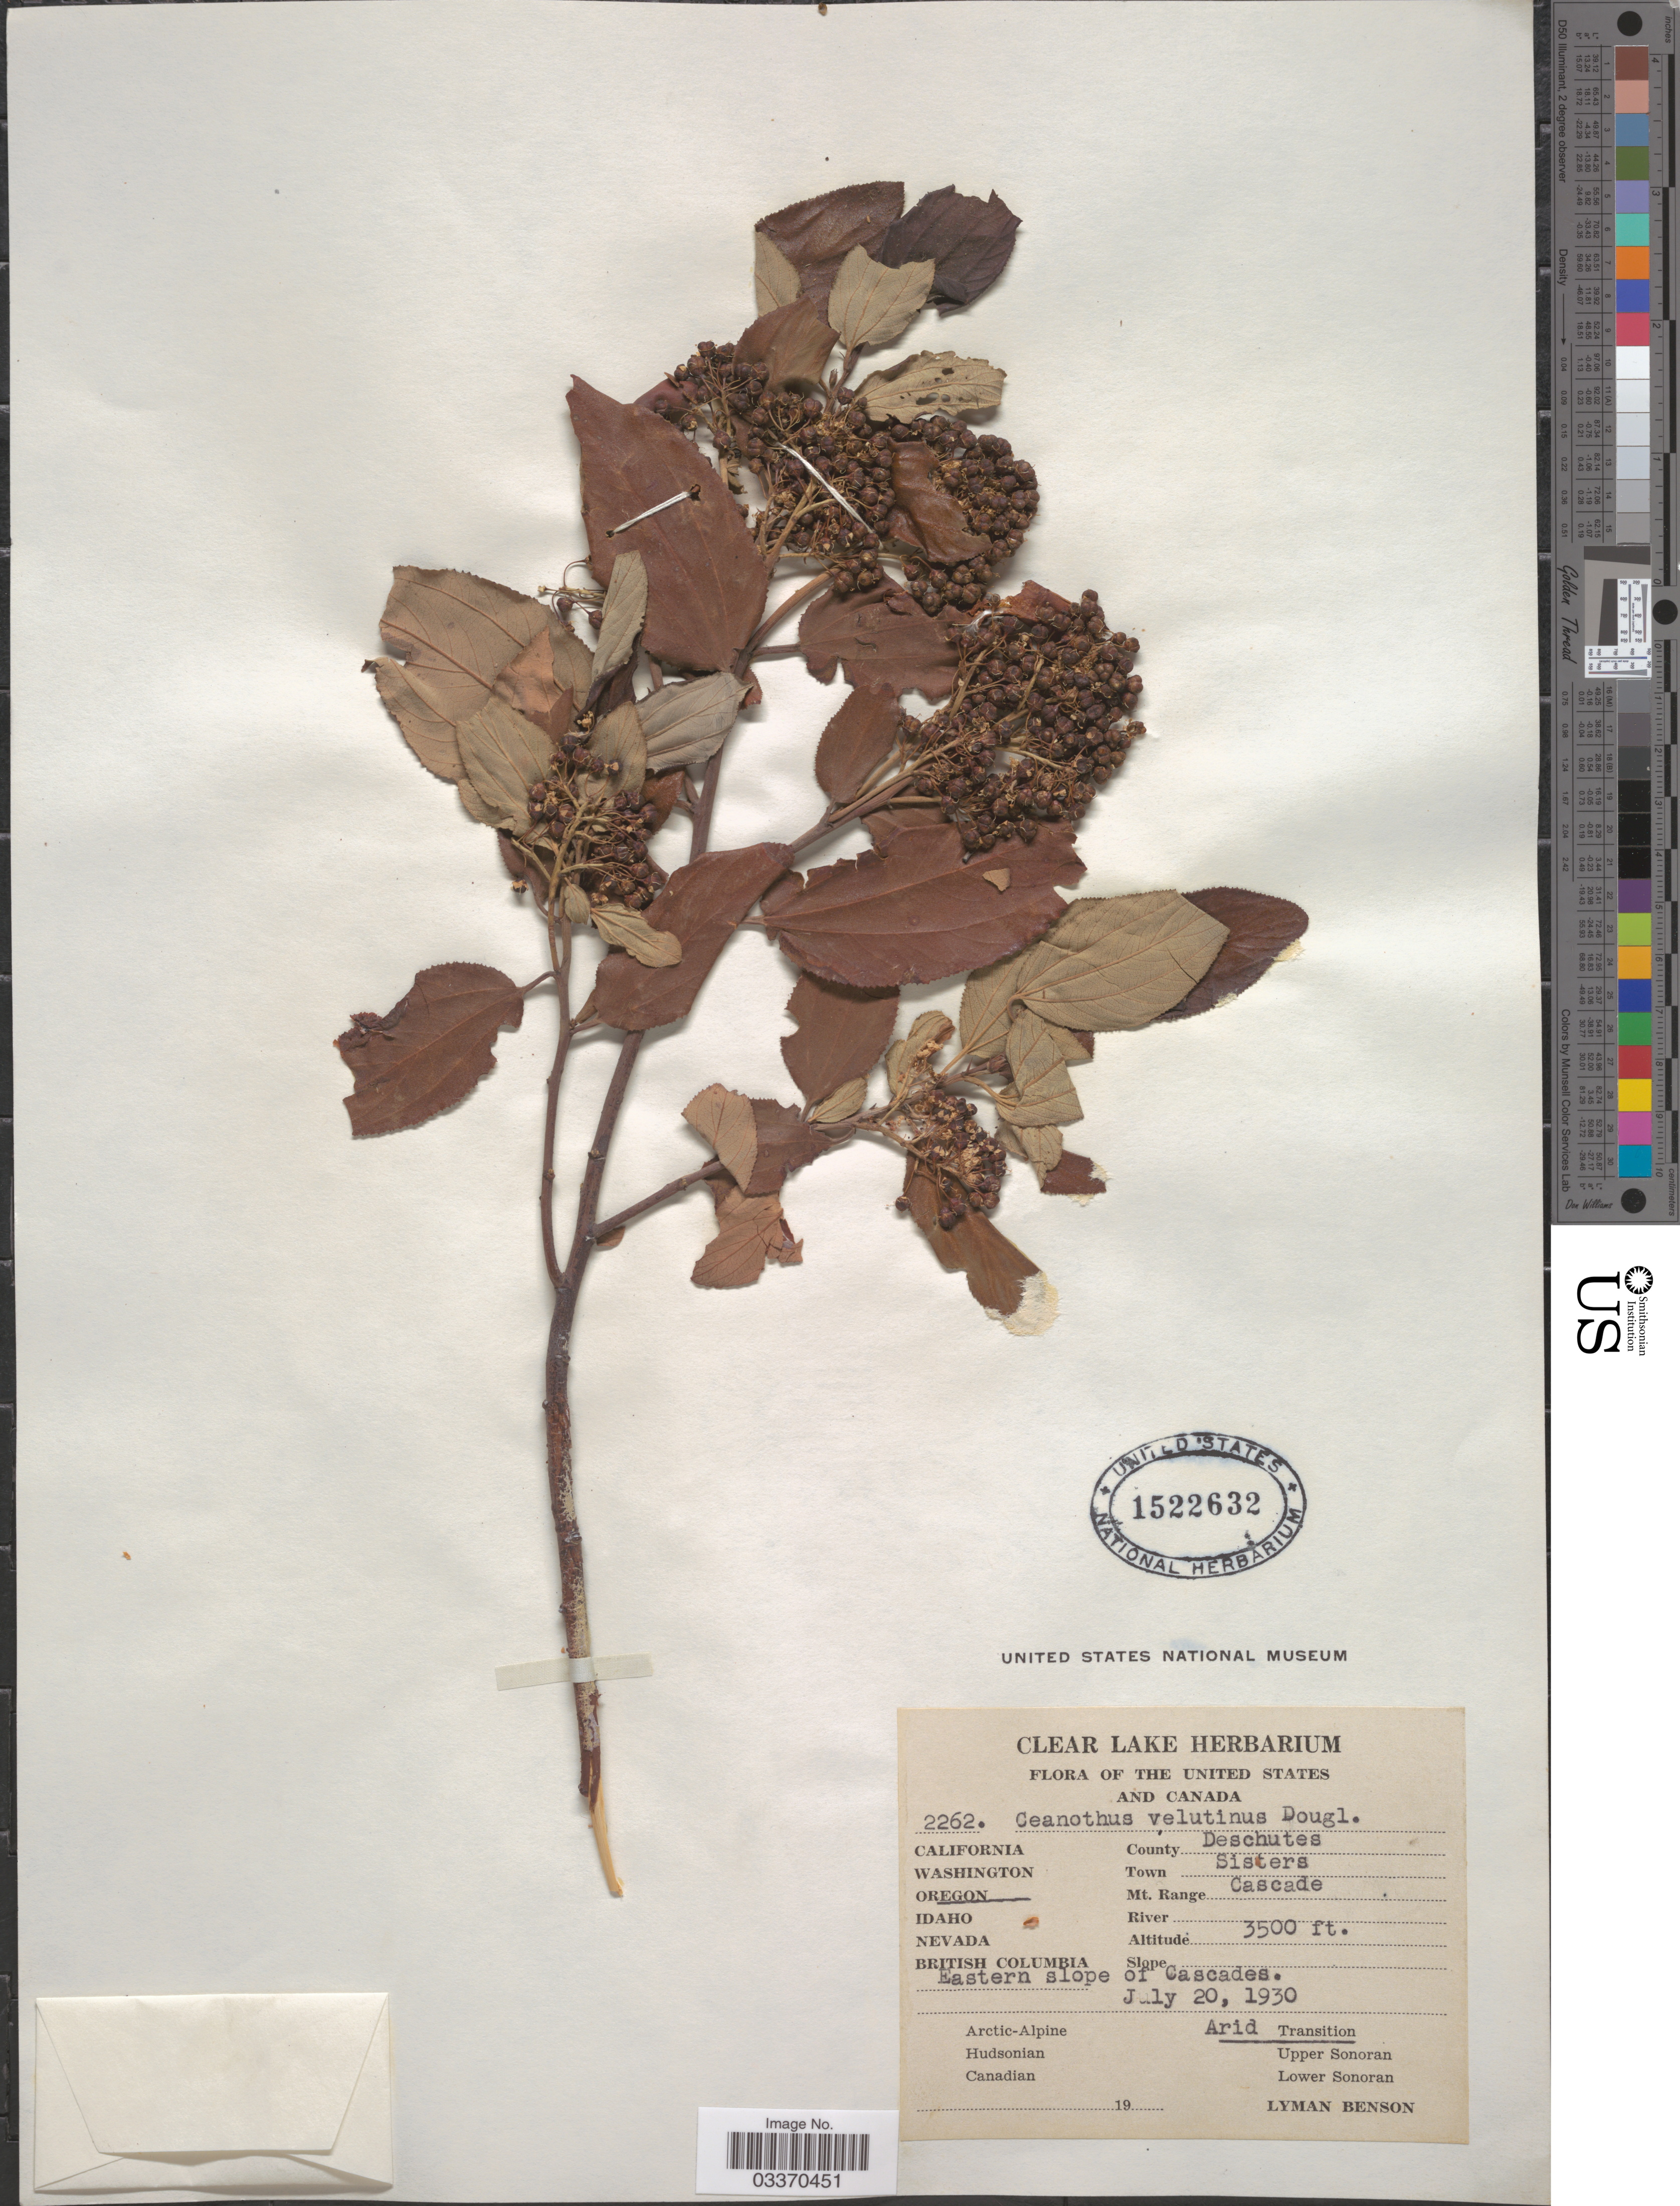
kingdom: Plantae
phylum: Tracheophyta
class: Magnoliopsida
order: Rosales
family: Rhamnaceae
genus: Ceanothus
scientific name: Ceanothus velutinus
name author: Douglas ex Hook.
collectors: L. D. Benson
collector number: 2262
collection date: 1930-07-20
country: United States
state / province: Oregon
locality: County Deschutes. Town Sisters. Mt. Range Cascade. Eastern slope of Cascades. Arid Transition.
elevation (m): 1067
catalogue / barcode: US 1522632